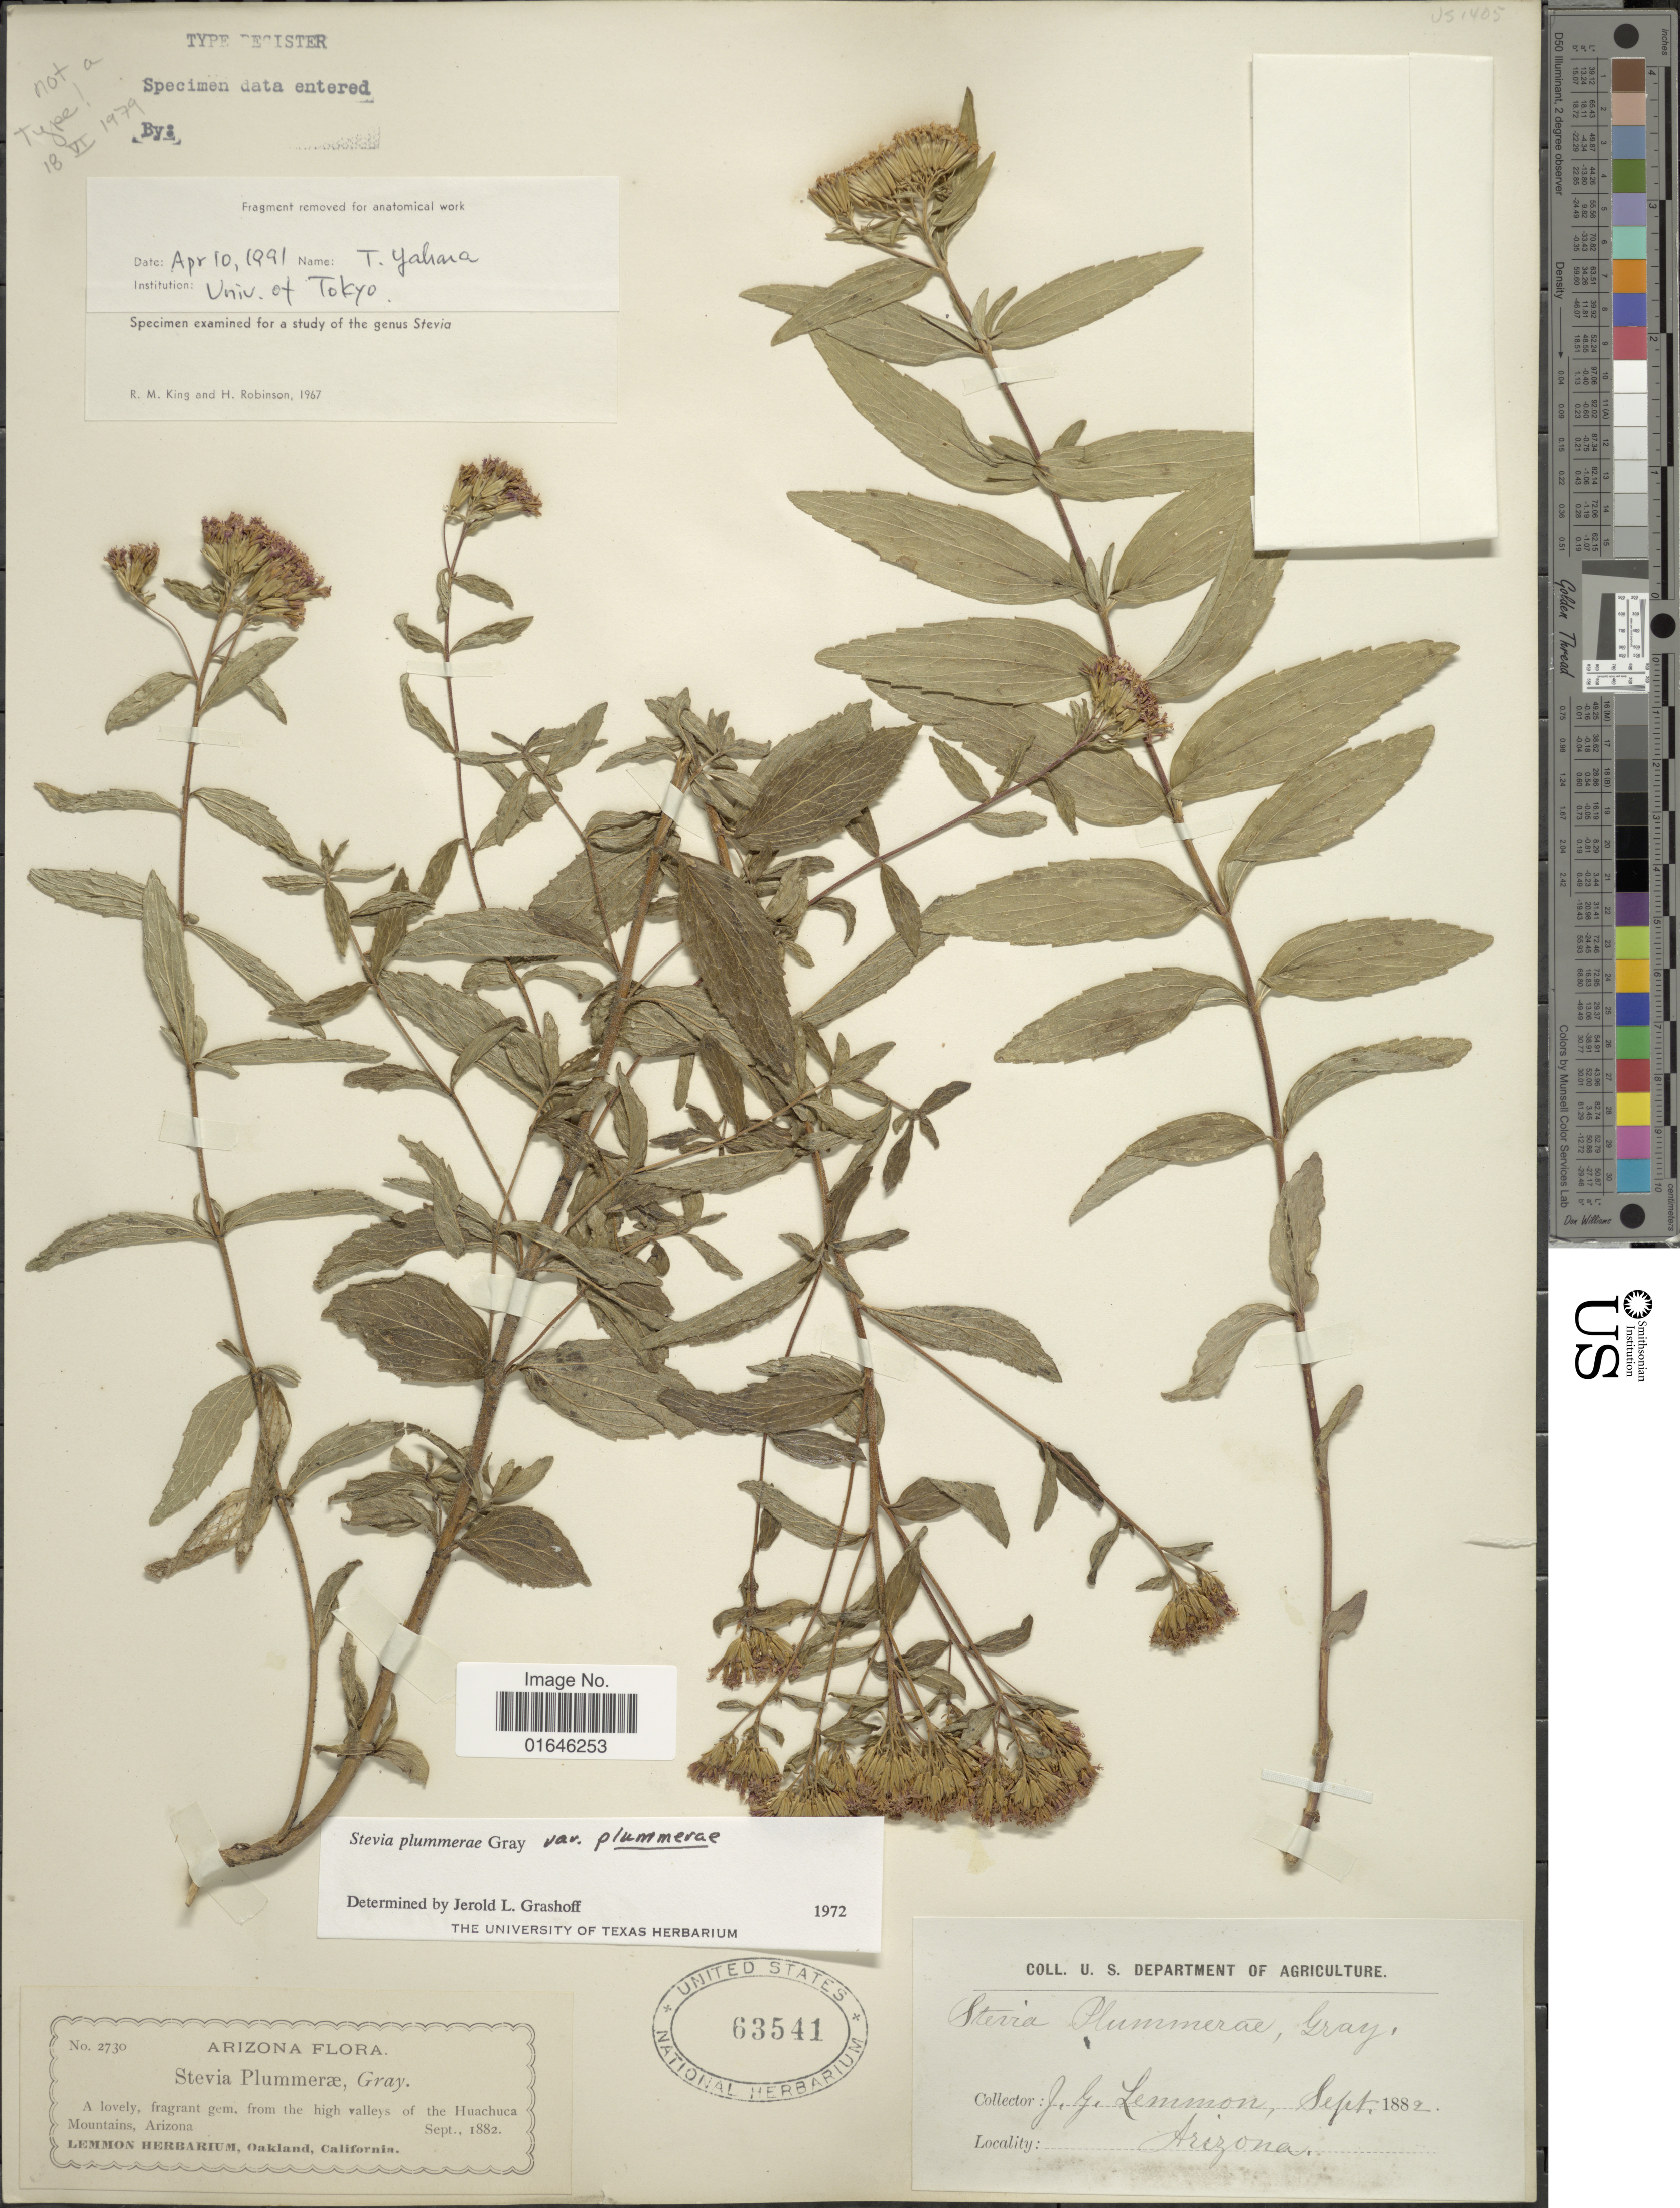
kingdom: Plantae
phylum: Tracheophyta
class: Magnoliopsida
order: Asterales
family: Asteraceae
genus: Stevia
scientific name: Stevia plummerae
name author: A. Gray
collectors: J. Lemmon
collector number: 2730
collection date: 1882-06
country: United States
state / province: Arizona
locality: From the high valleys of the Huachuca Mountains,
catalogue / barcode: US 63541